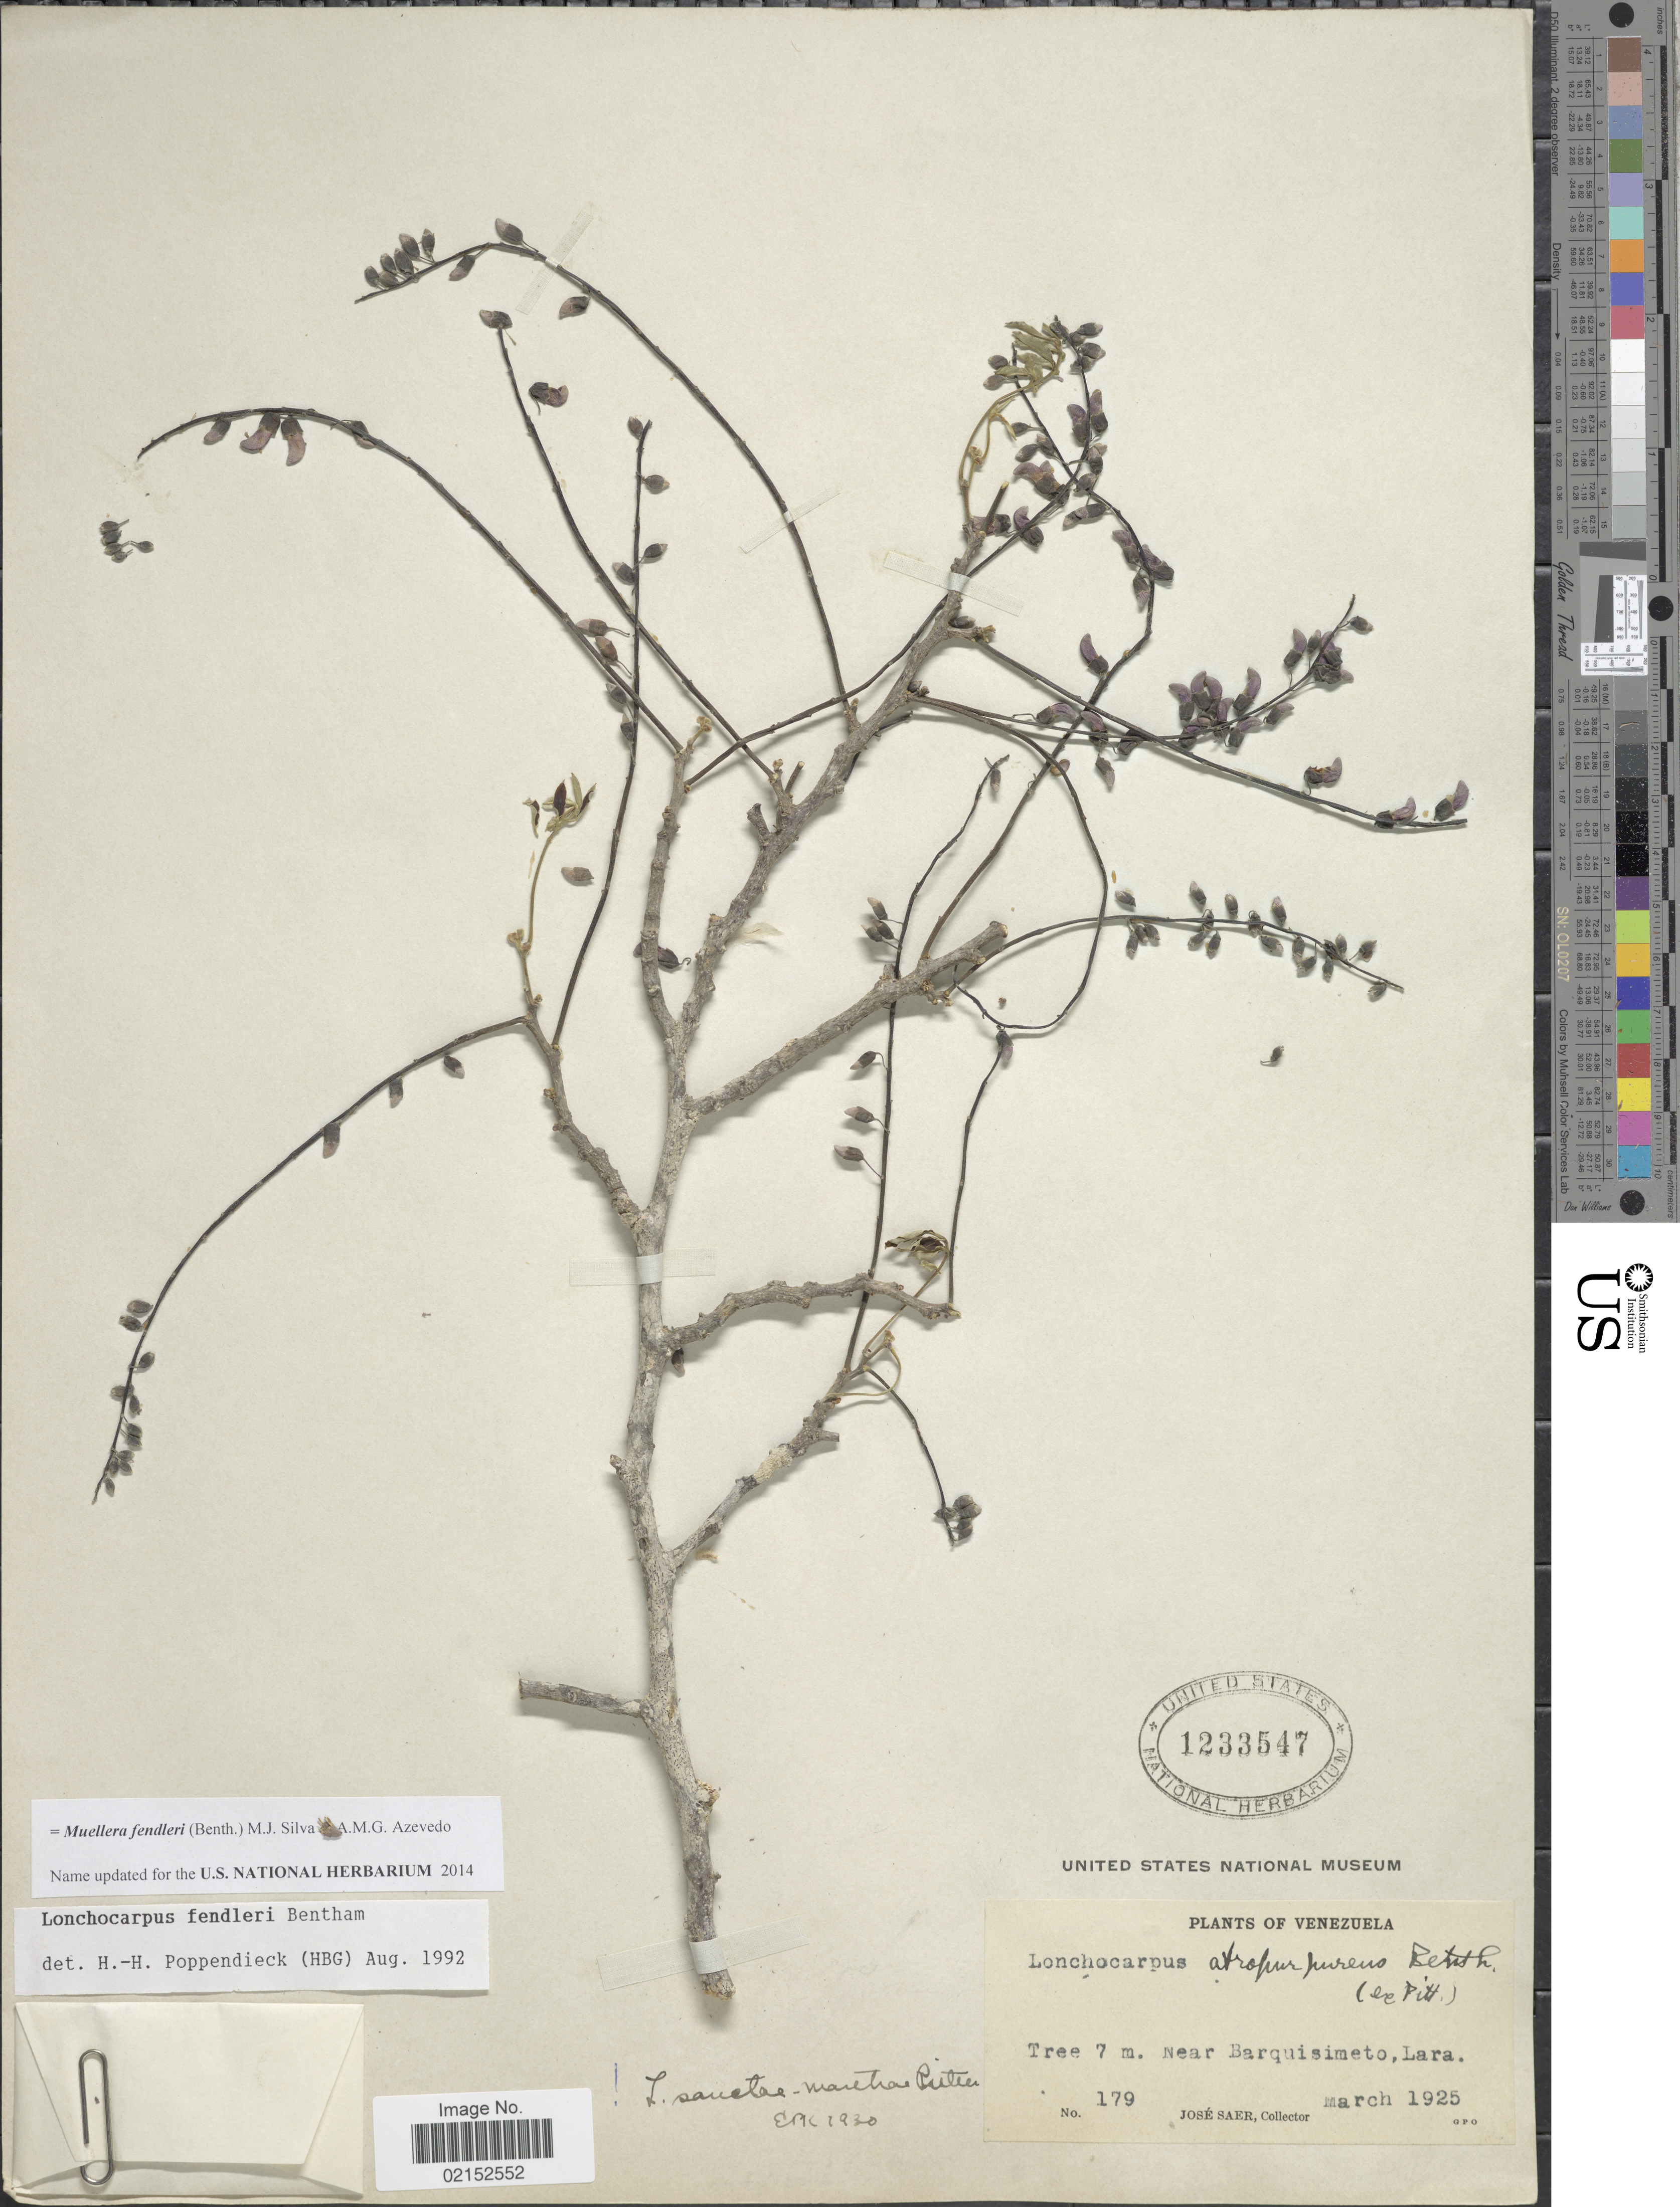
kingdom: Plantae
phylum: Tracheophyta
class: Magnoliopsida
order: Fabales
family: Fabaceae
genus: Muellera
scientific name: Muellera fendleri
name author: (Benth.) M.J. Silva & A.M.G. Azevedo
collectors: J. Saer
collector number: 179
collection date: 1925-03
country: Venezuela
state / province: Lara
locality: Near Barquiaimeto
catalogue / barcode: US 1233547